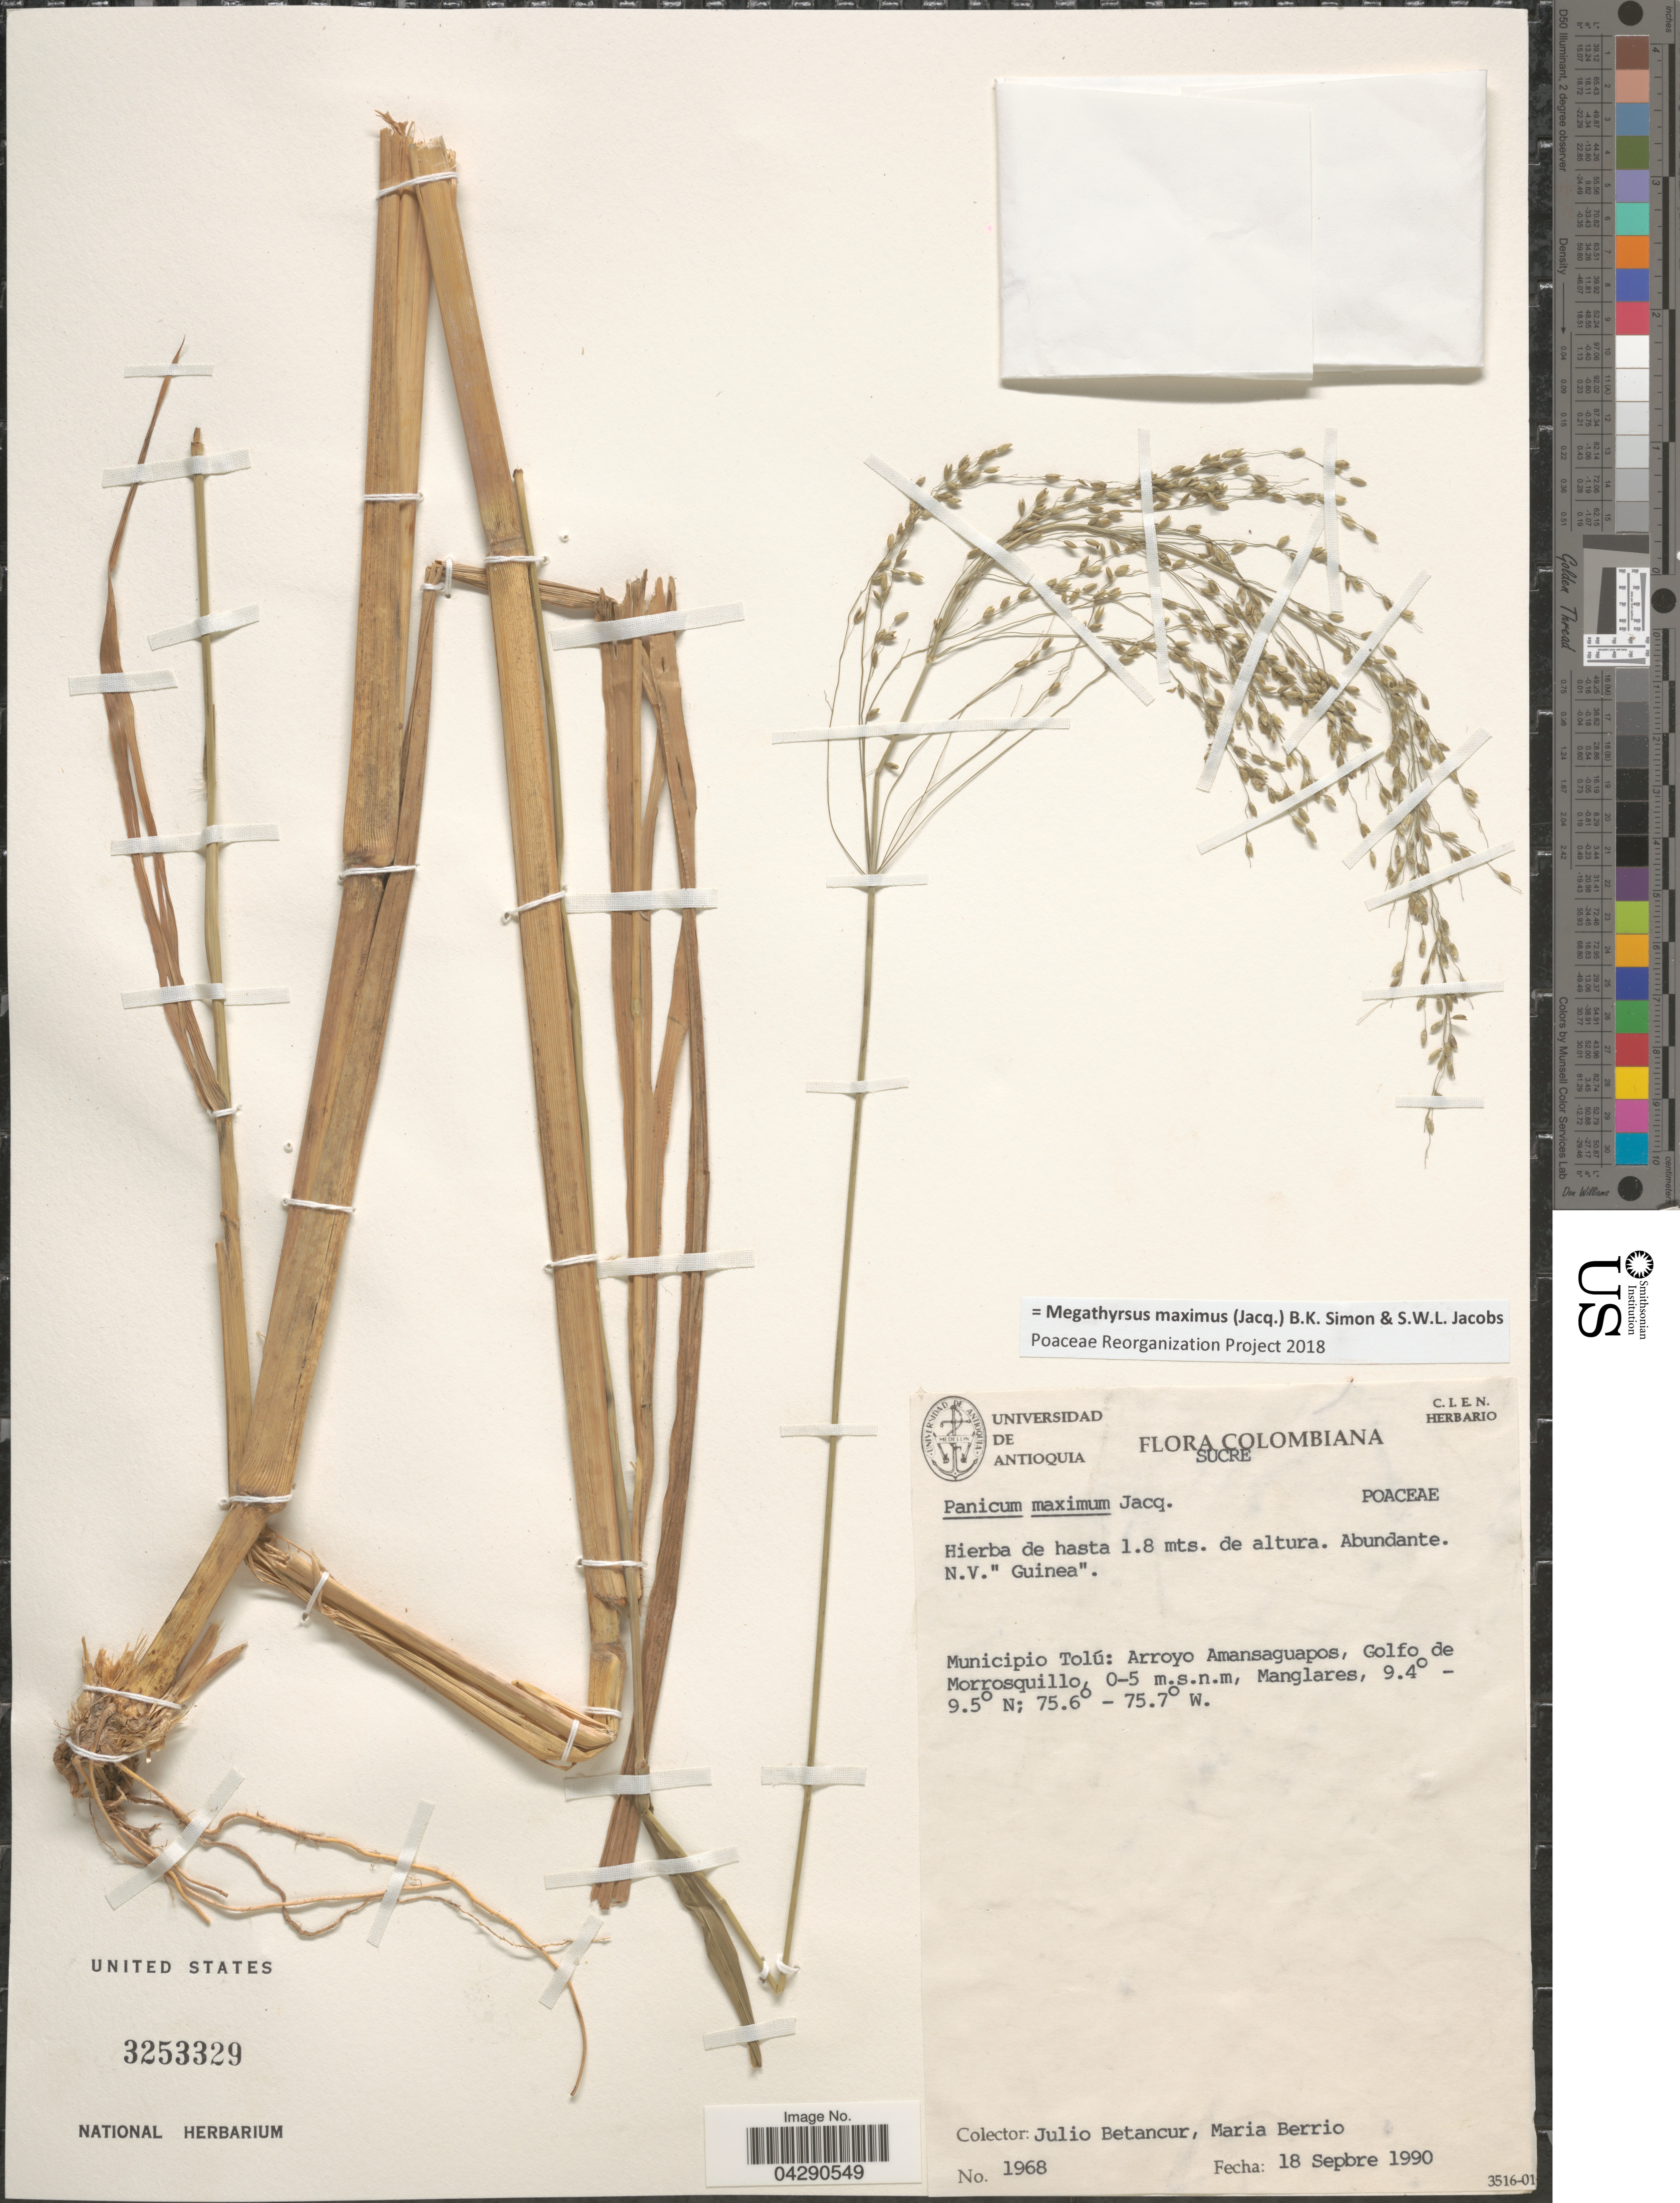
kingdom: Plantae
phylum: Tracheophyta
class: Liliopsida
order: Poales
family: Poaceae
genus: Megathyrsus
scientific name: Megathyrsus maximus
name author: (Jacq.) B.K. Simon & S.W.L. Jacobs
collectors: J. Betancur & M. Berrio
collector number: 1968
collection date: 1990-09-18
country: Colombia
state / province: Sucre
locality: Municipio Tolú: Arroyo Amansaguapos, Golfo de Morrosquillo.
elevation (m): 0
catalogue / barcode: US 3253329